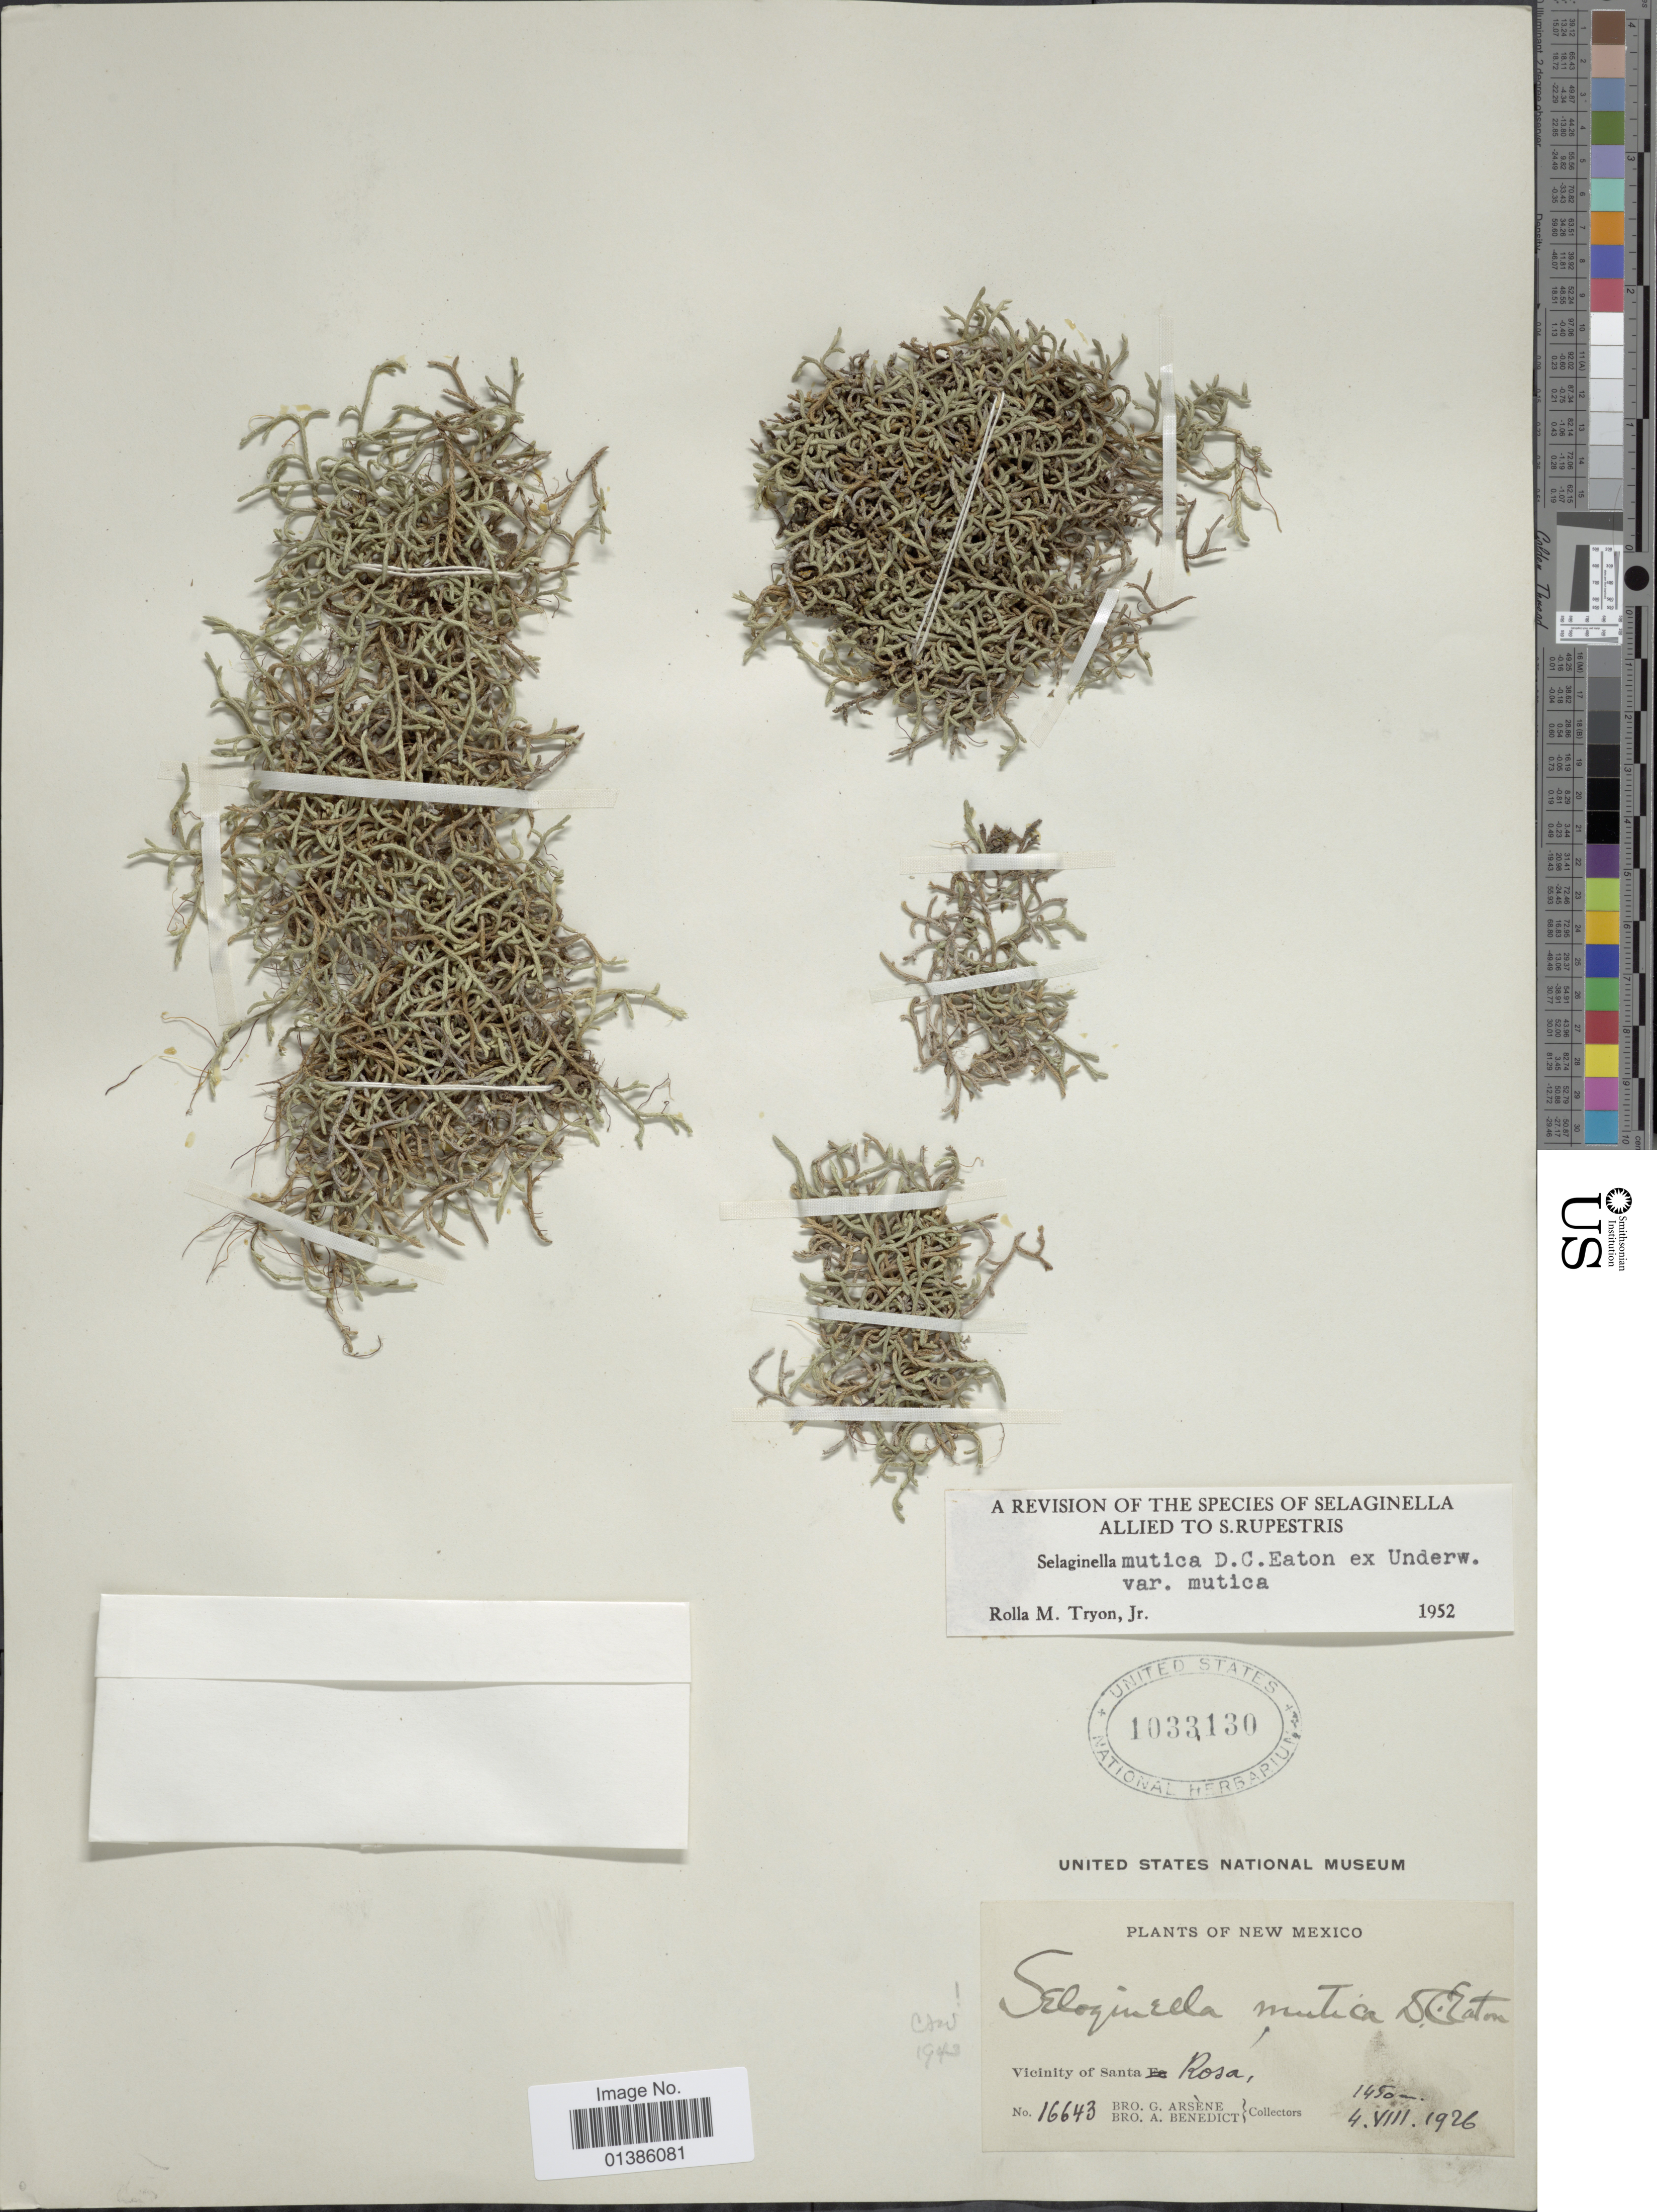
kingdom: Plantae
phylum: Tracheophyta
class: Lycopodiopsida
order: Selaginellales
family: Selaginellaceae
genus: Selaginella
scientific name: Selaginella mutica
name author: D.C. Eaton in Underw.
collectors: Bro. G. Arsène & Bro. Benedict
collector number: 16643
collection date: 1926-08-04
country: United States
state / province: New Mexico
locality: Vicinity of Santa Rosa.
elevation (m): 1450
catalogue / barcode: US 1033130